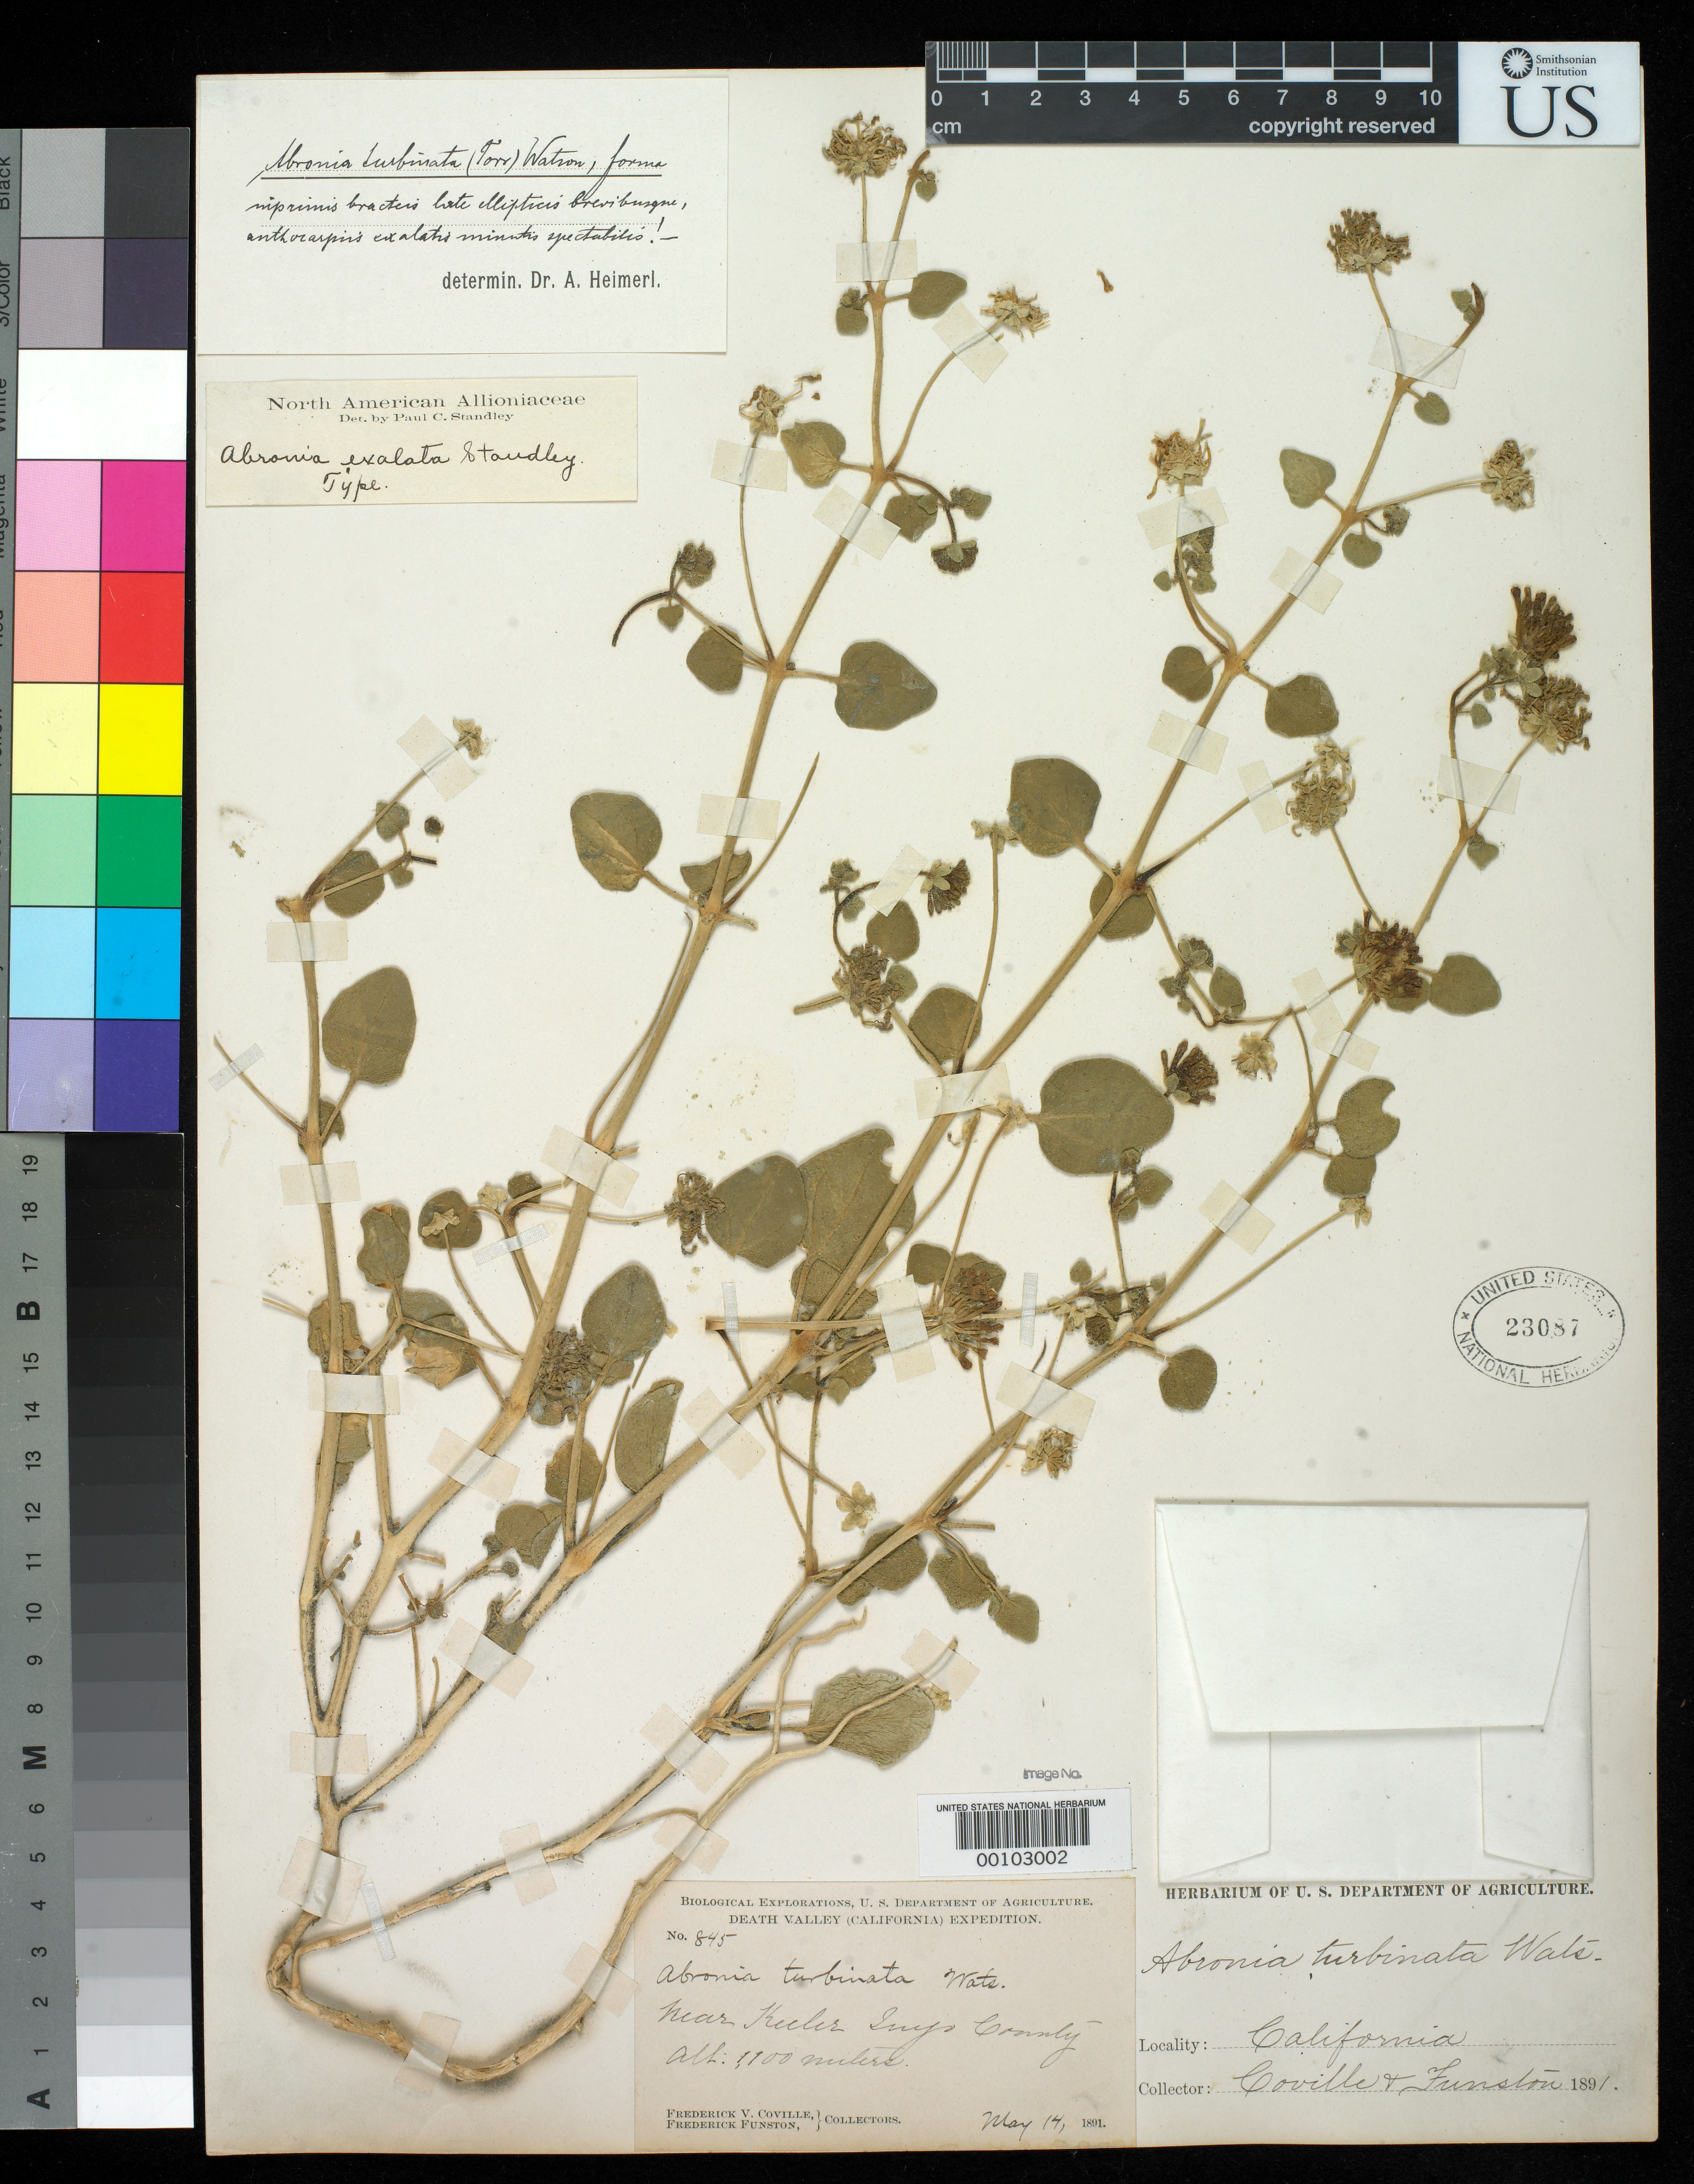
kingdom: Plantae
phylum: Tracheophyta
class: Magnoliopsida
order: Caryophyllales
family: Nyctaginaceae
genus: Abronia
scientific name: Abronia exalata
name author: Standl.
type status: Holotype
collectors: F. V. Coville & F. Funston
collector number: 845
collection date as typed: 14 May 1891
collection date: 1891-05-14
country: United States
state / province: California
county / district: Inyo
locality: Keeler.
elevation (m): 1100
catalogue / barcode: US 23087